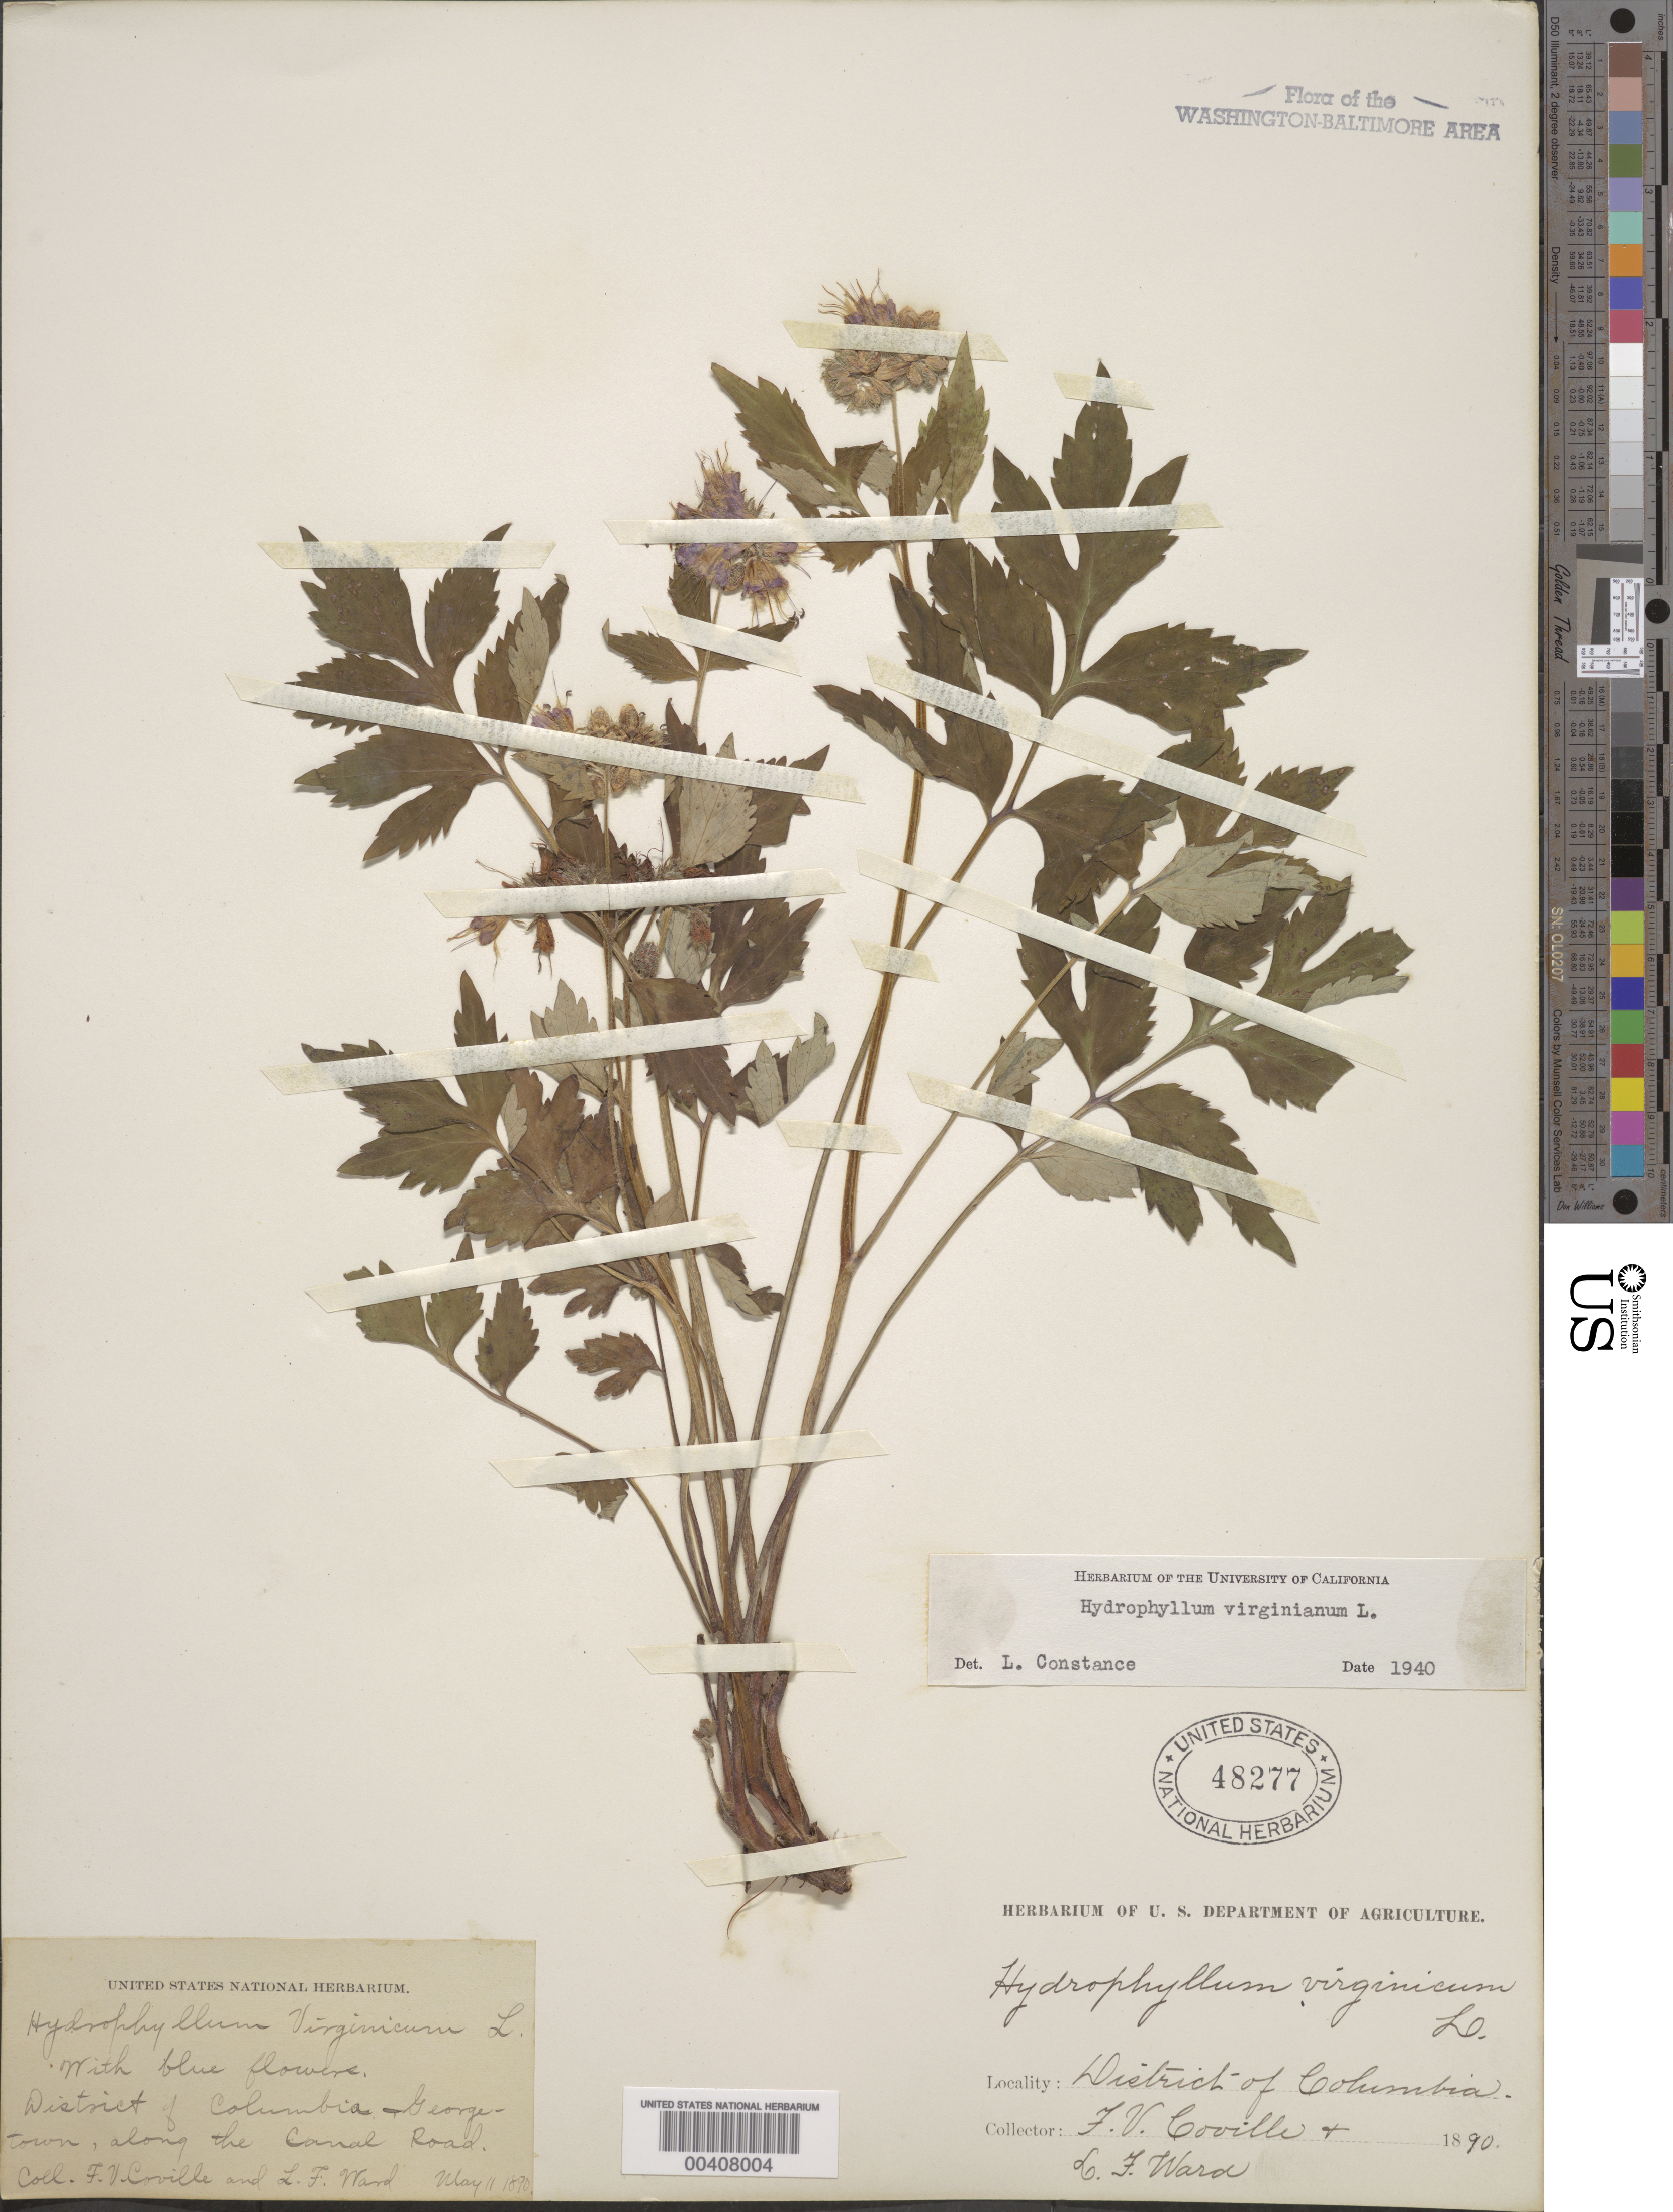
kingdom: Plantae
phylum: Tracheophyta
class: Magnoliopsida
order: Boraginales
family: Hydrophyllaceae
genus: Hydrophyllum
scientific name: Hydrophyllum virginianum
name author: L.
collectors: F. V. Coville & L. F. Ward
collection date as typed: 11 May 1890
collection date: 1890-05-11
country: United States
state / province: District of Columbia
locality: Along Canal Road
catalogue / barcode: US 48277